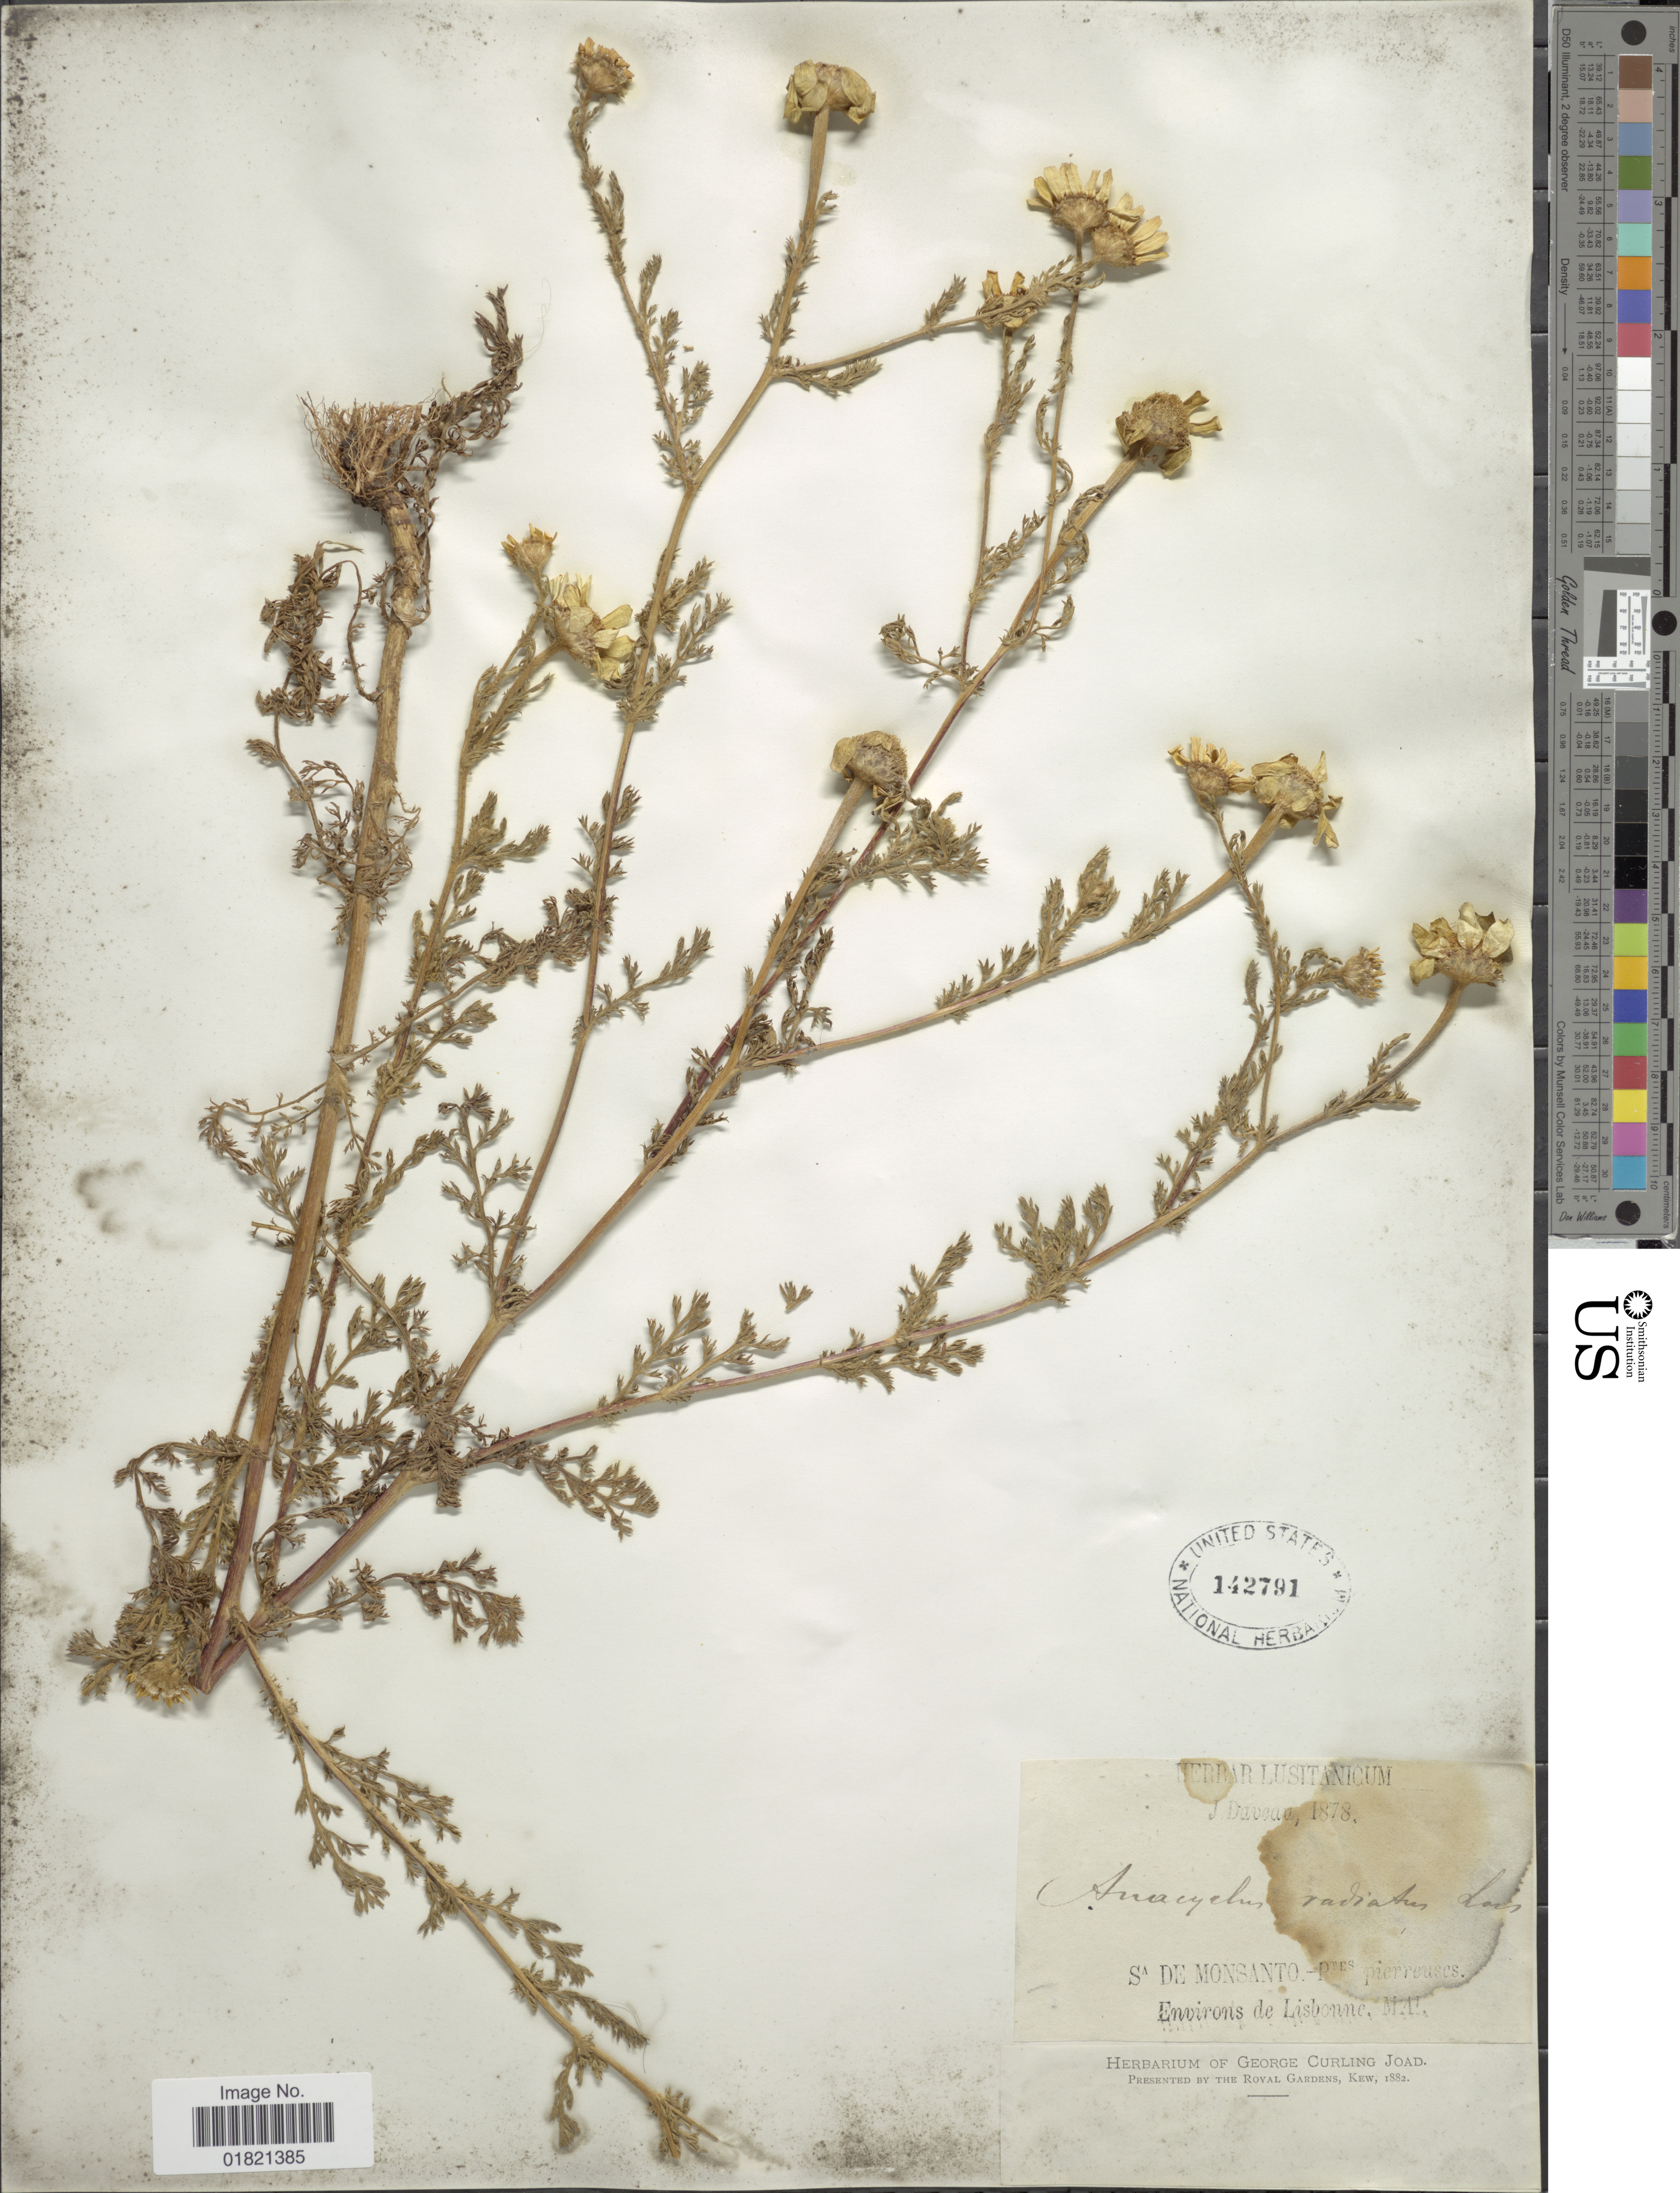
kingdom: Plantae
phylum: Tracheophyta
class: Magnoliopsida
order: Asterales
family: Asteraceae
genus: Anacyclus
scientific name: Anacyclus radiatus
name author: Loisel.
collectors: J. Daveau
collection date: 1878-05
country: Portugal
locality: Sa de Monsanto, Pres pierreuses, Environs de Lisbonne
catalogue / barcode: US 142791